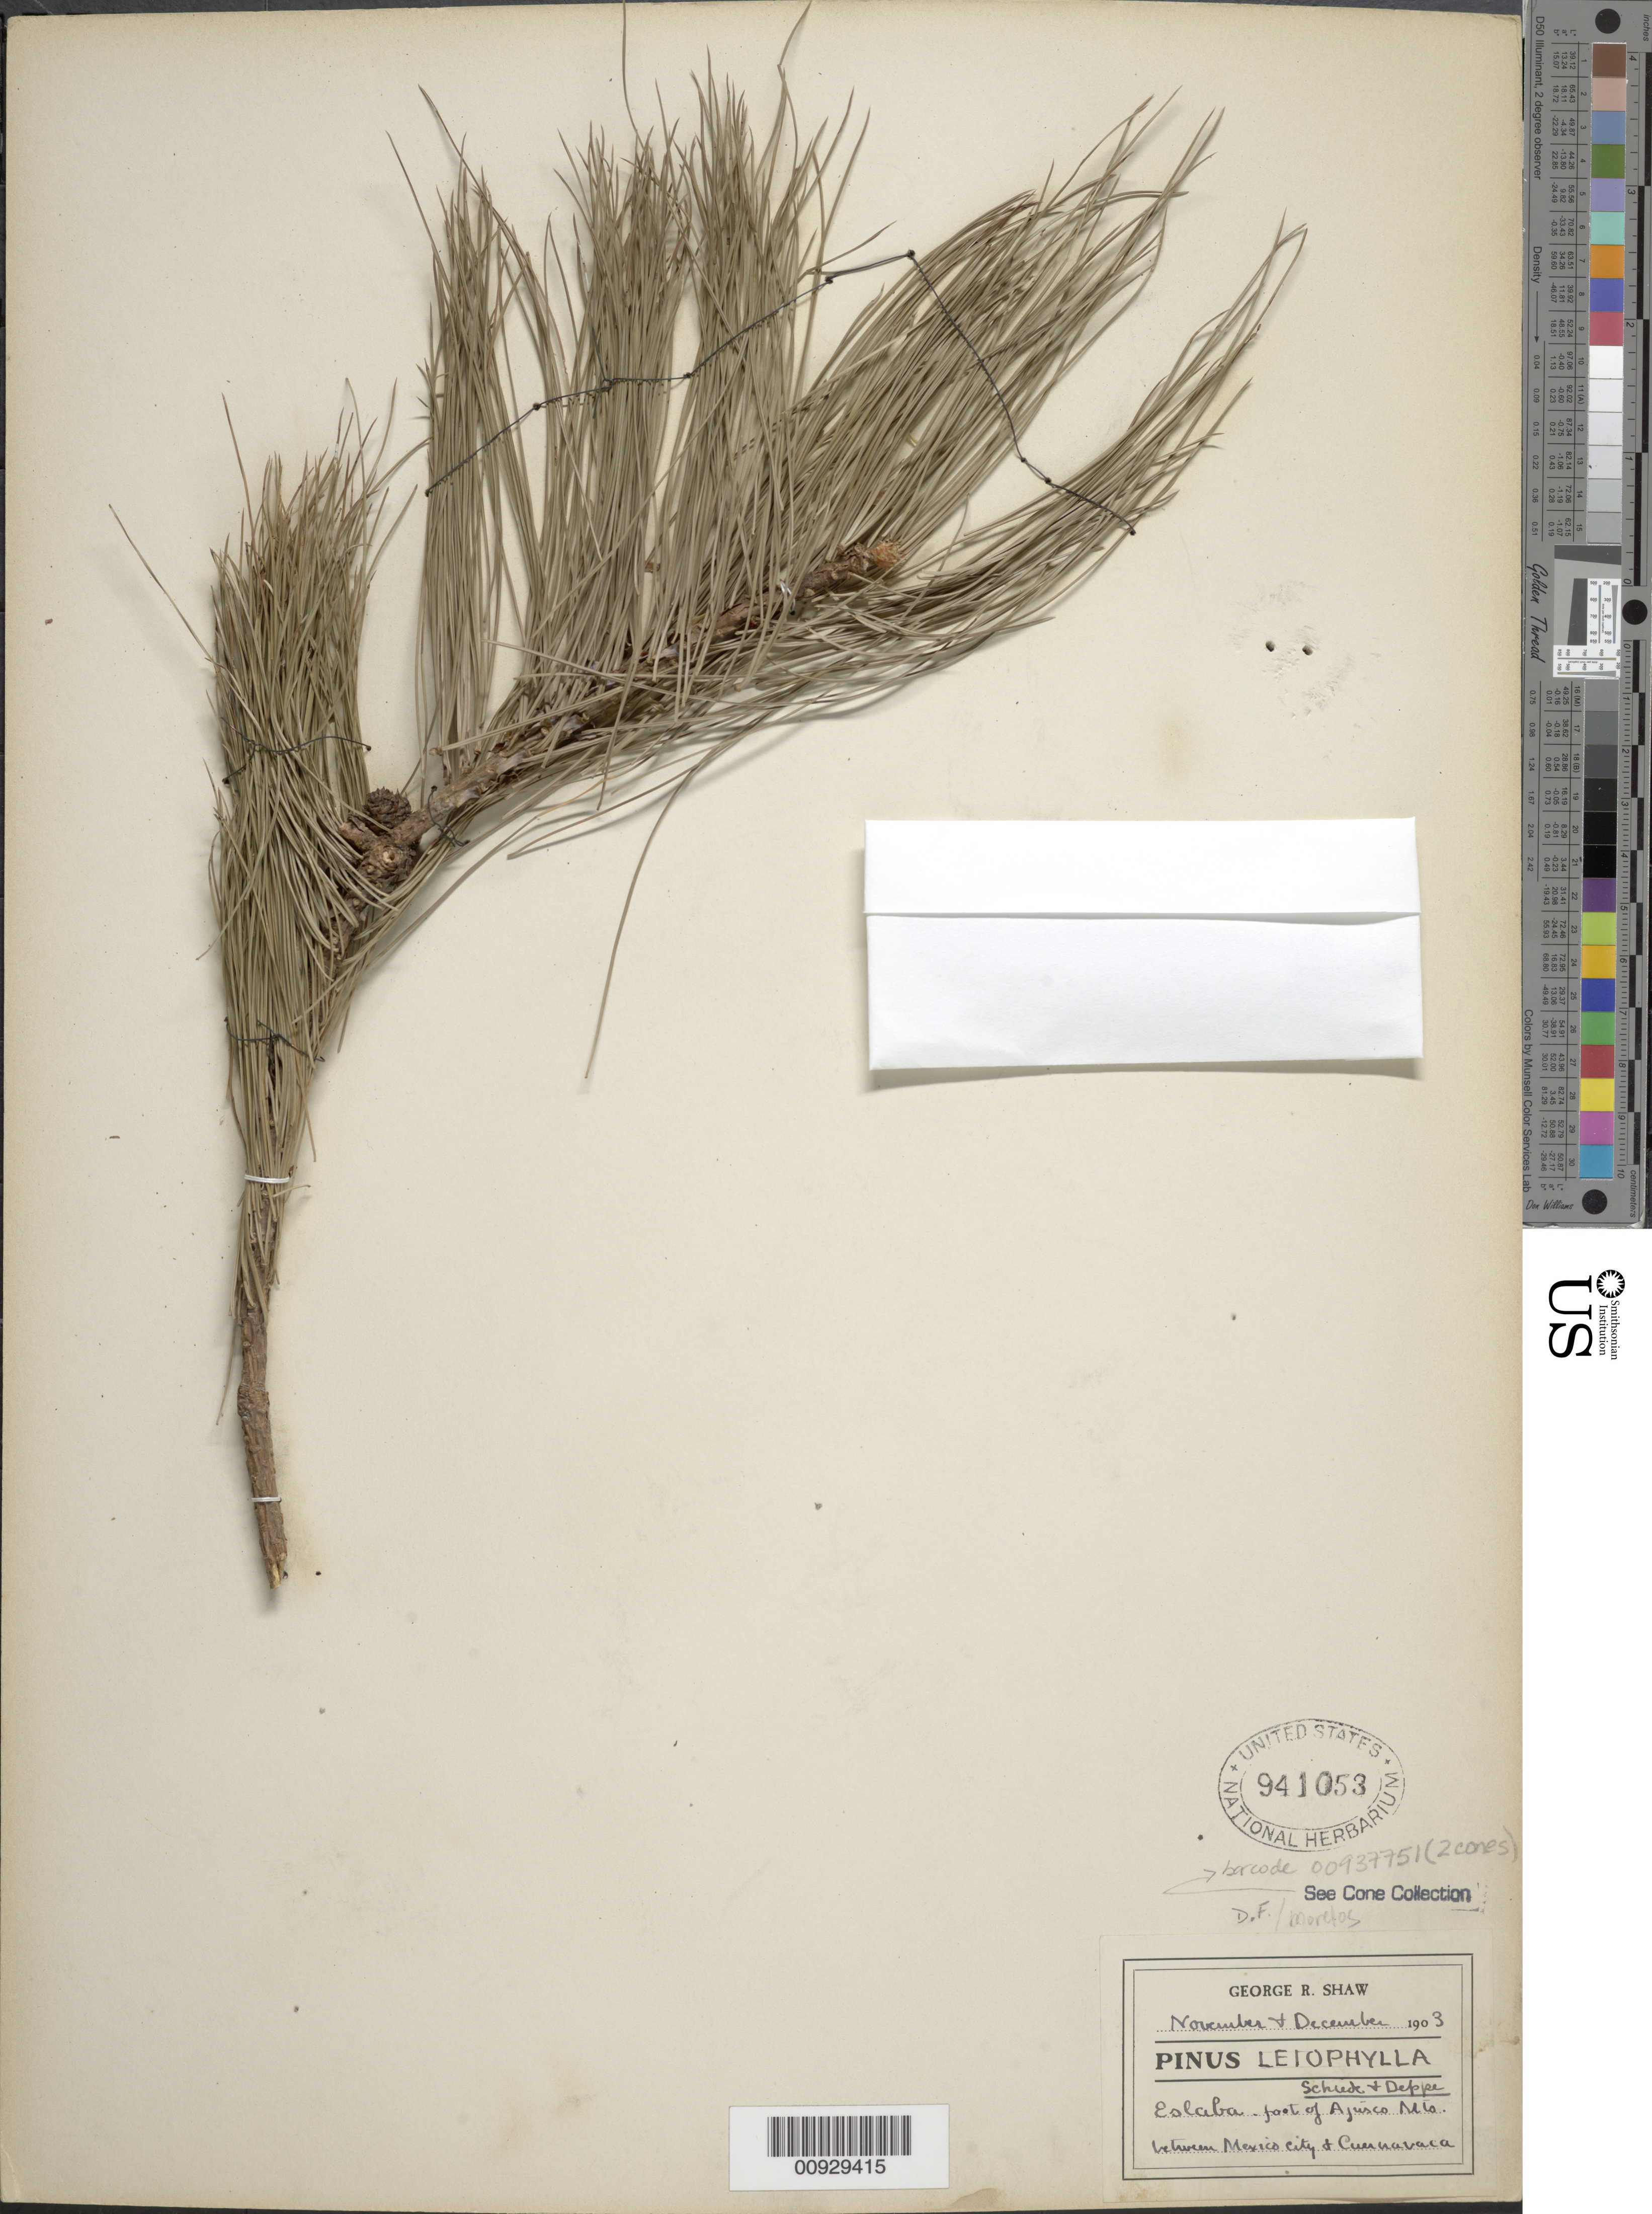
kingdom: Plantae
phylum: Tracheophyta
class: Pinopsida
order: Pinales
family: Pinaceae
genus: Pinus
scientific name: Pinus leiophylla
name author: Schiede ex Schltdl. & Cham.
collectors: G. R. Shaw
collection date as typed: Nov 1903 to -- Dec 1903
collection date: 1903-11/1903-12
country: Mexico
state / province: Distrito Federal / Morelos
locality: Eslaba [sic] - foot of Ajusco Mountains between Mexico City & Cuernavaca.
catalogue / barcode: US 941053